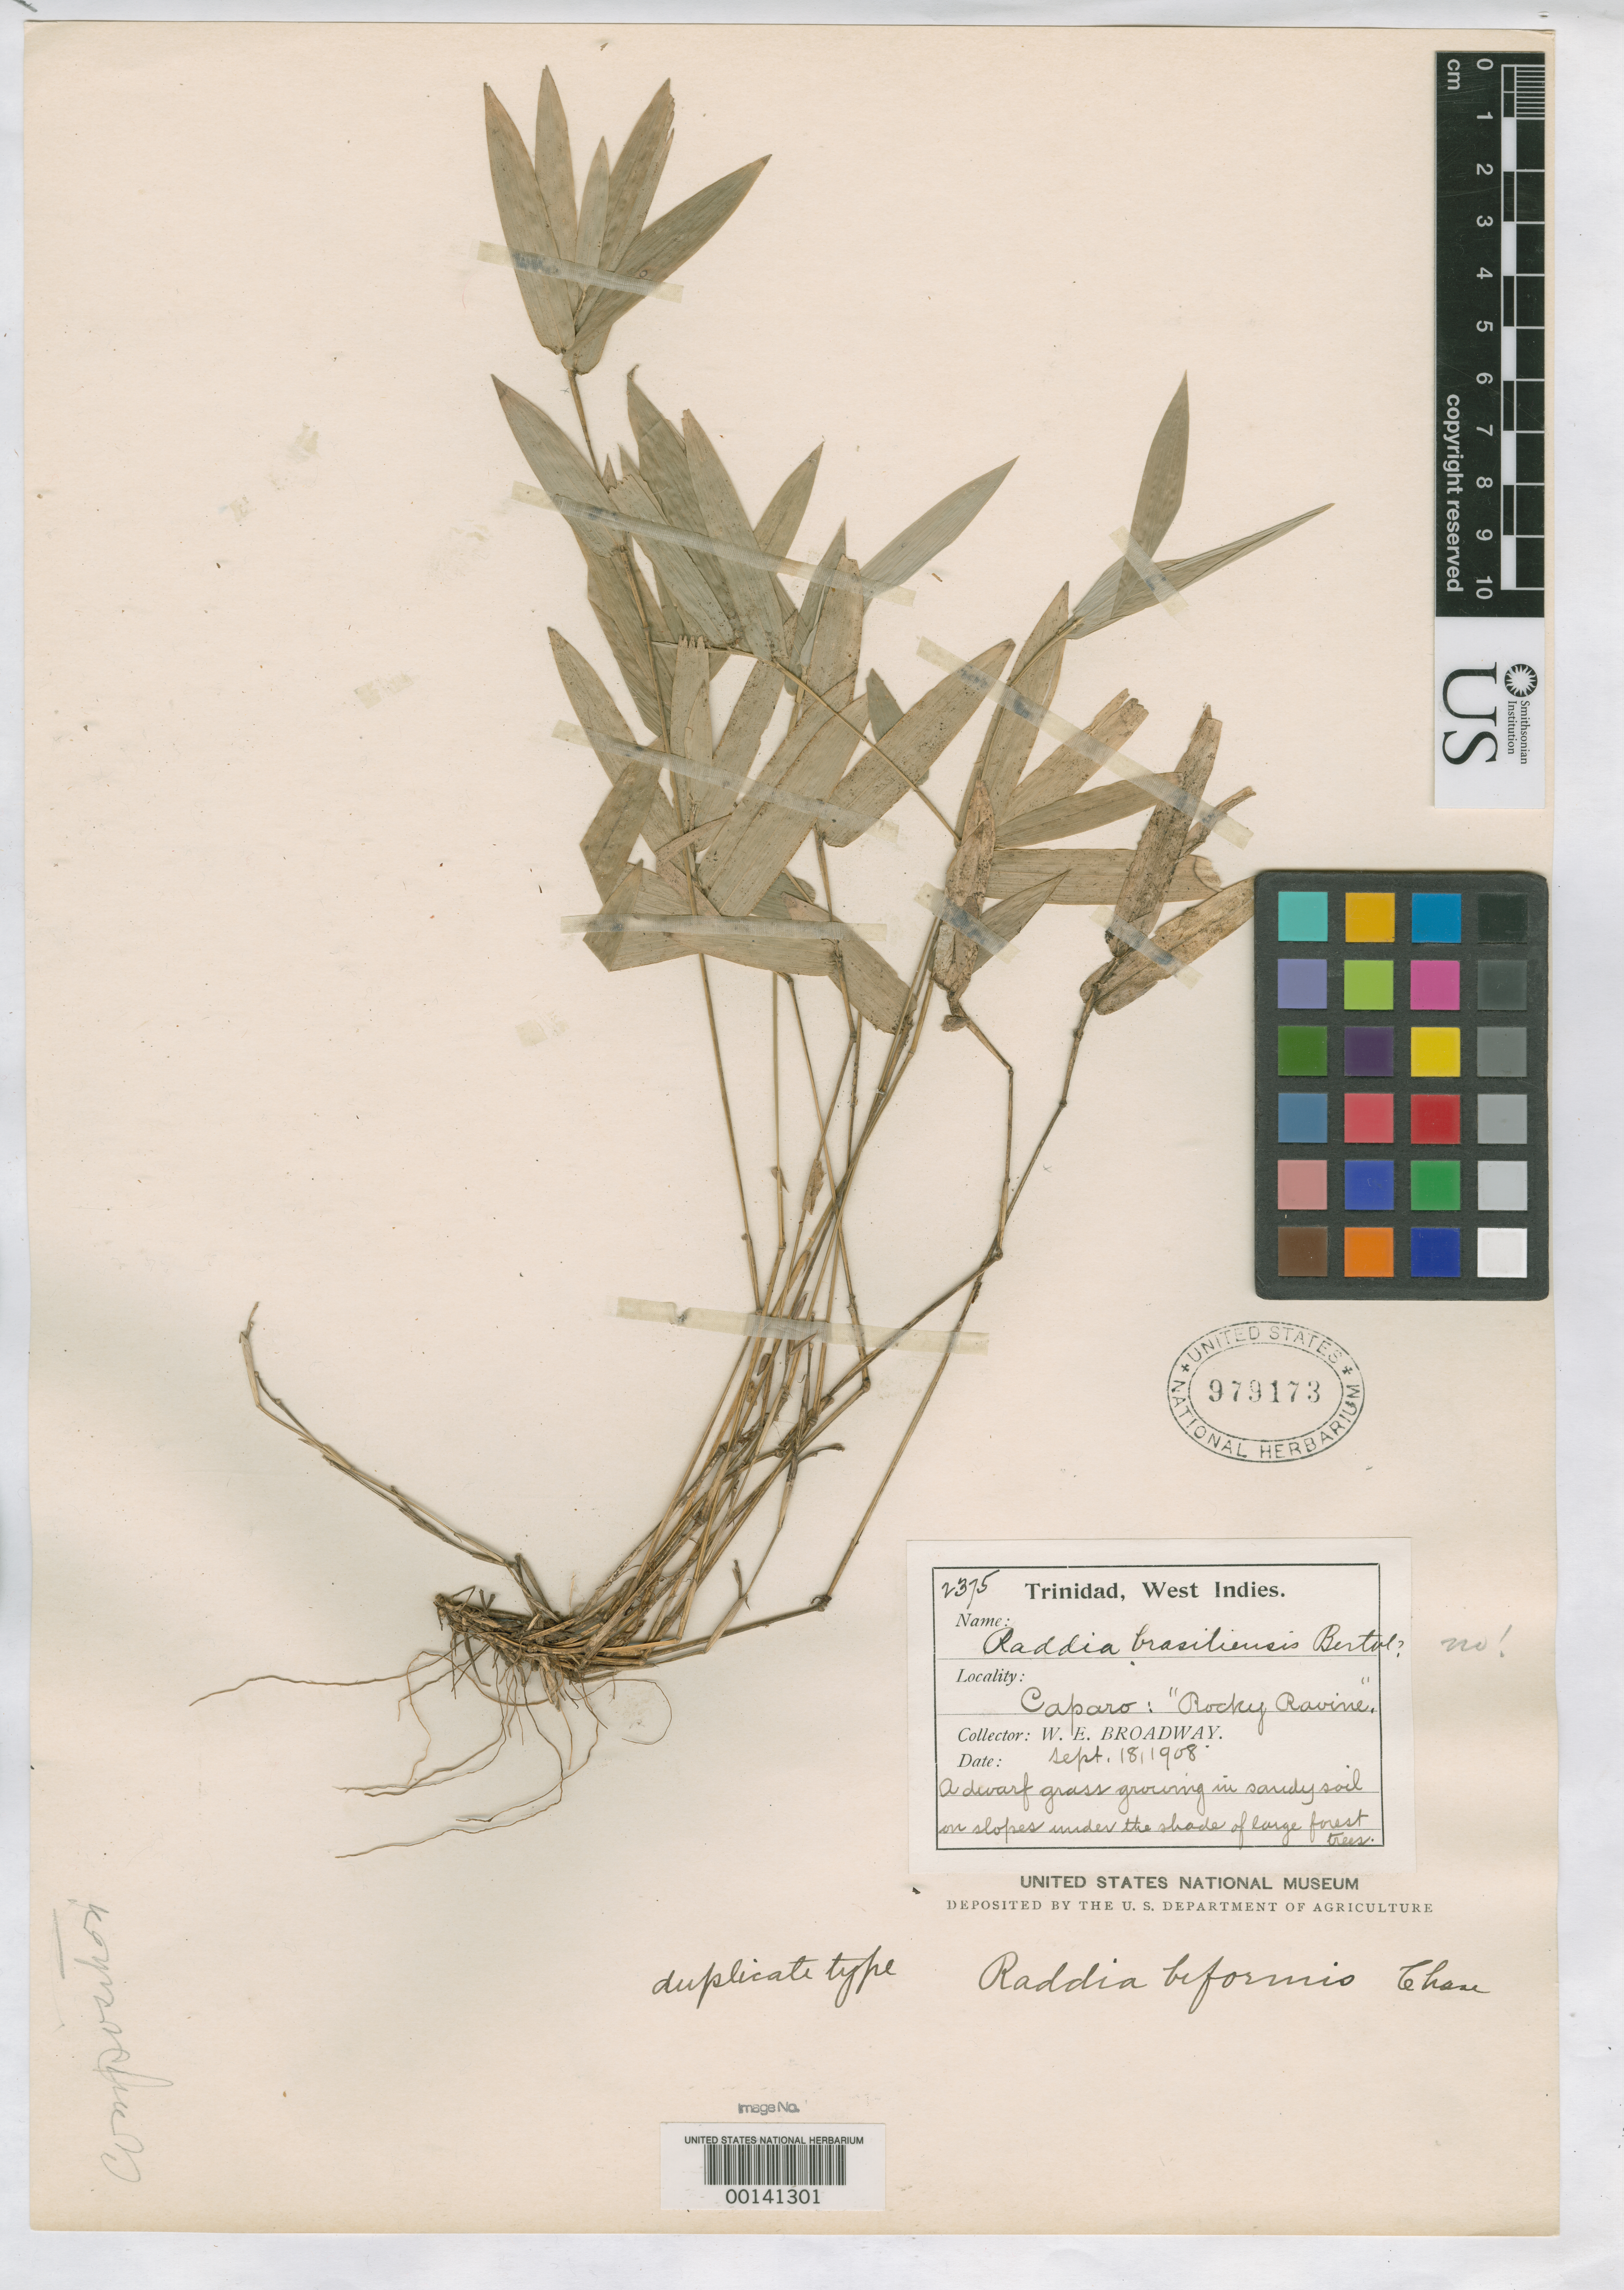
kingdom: Plantae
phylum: Tracheophyta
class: Liliopsida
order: Poales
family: Poaceae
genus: Raddia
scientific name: Raddia biformis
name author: Hitchc. & Chase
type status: Isotype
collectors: W. E. Broadway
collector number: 2375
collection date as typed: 18 Sep 1908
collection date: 1908-09-18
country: Trinidad and Tobago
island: Trinidad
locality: Near Caparo.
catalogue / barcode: US 979173